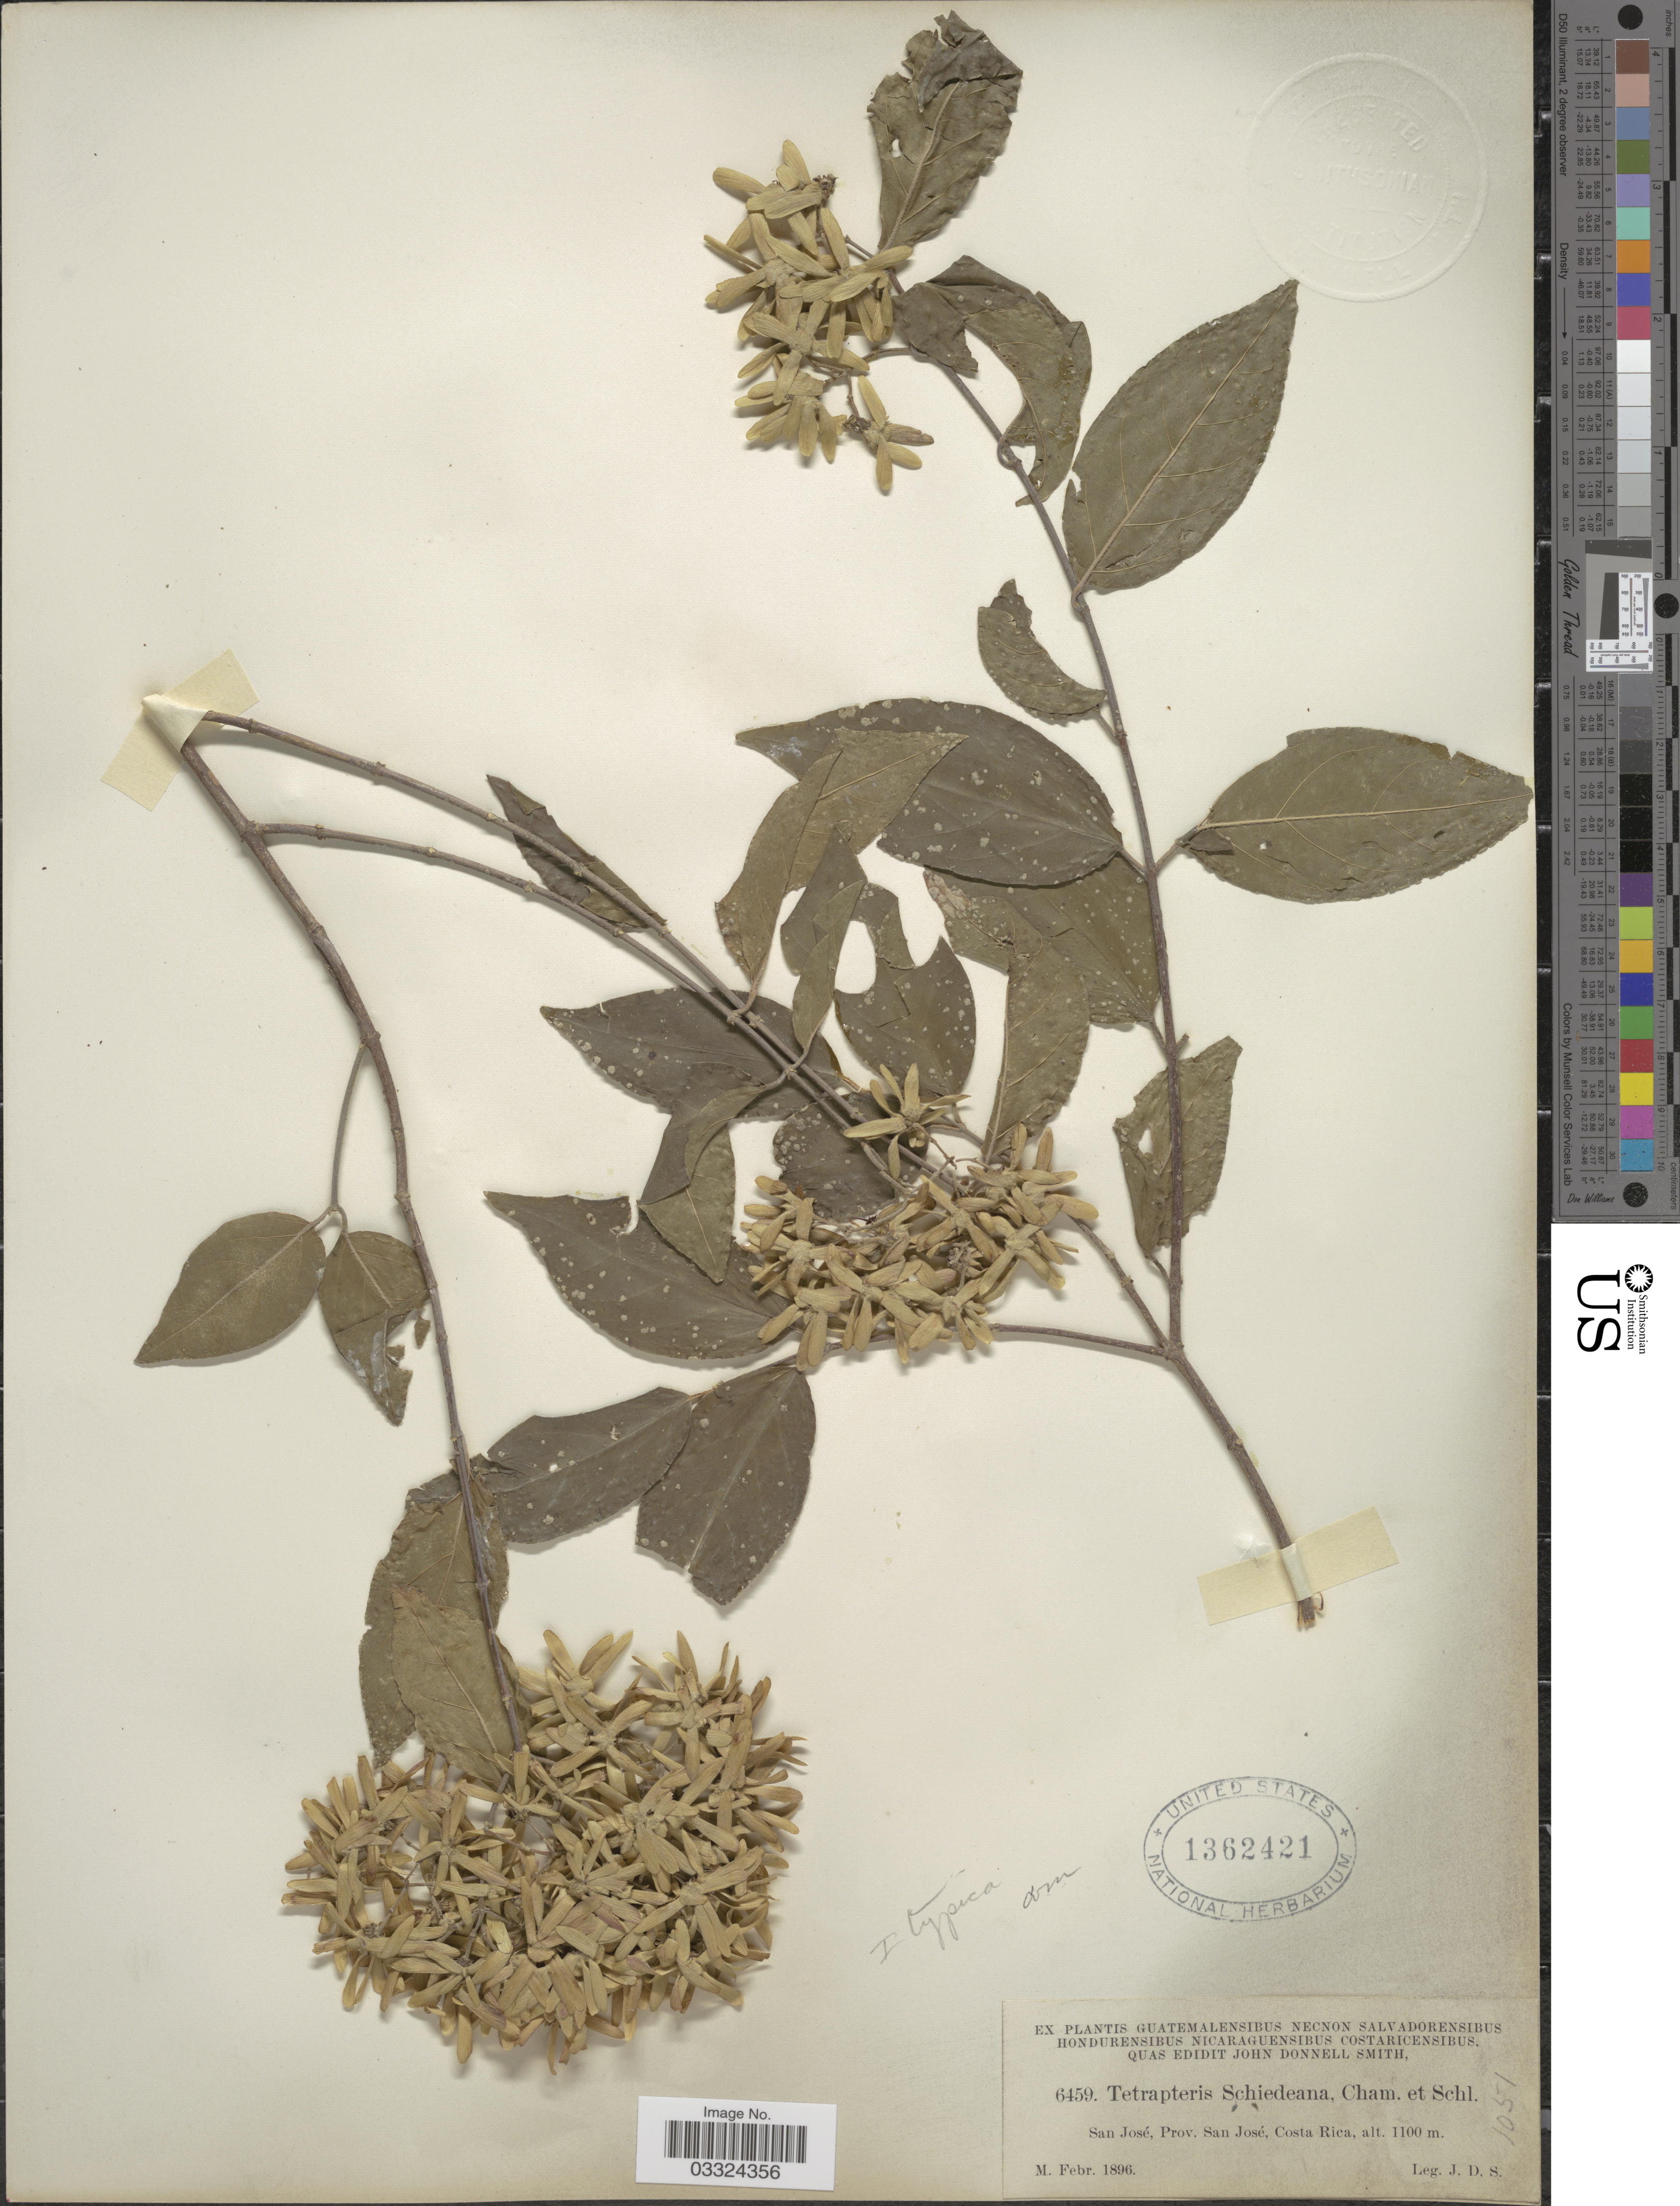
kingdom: Plantae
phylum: Tracheophyta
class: Magnoliopsida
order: Malpighiales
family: Malpighiaceae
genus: Tetrapterys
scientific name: Tetrapterys schiedeana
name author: Schltdl. & Cham.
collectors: J. Donnell Smith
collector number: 6459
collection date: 1896-02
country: Costa Rica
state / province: San José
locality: San José.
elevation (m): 1100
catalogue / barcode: US 1362421